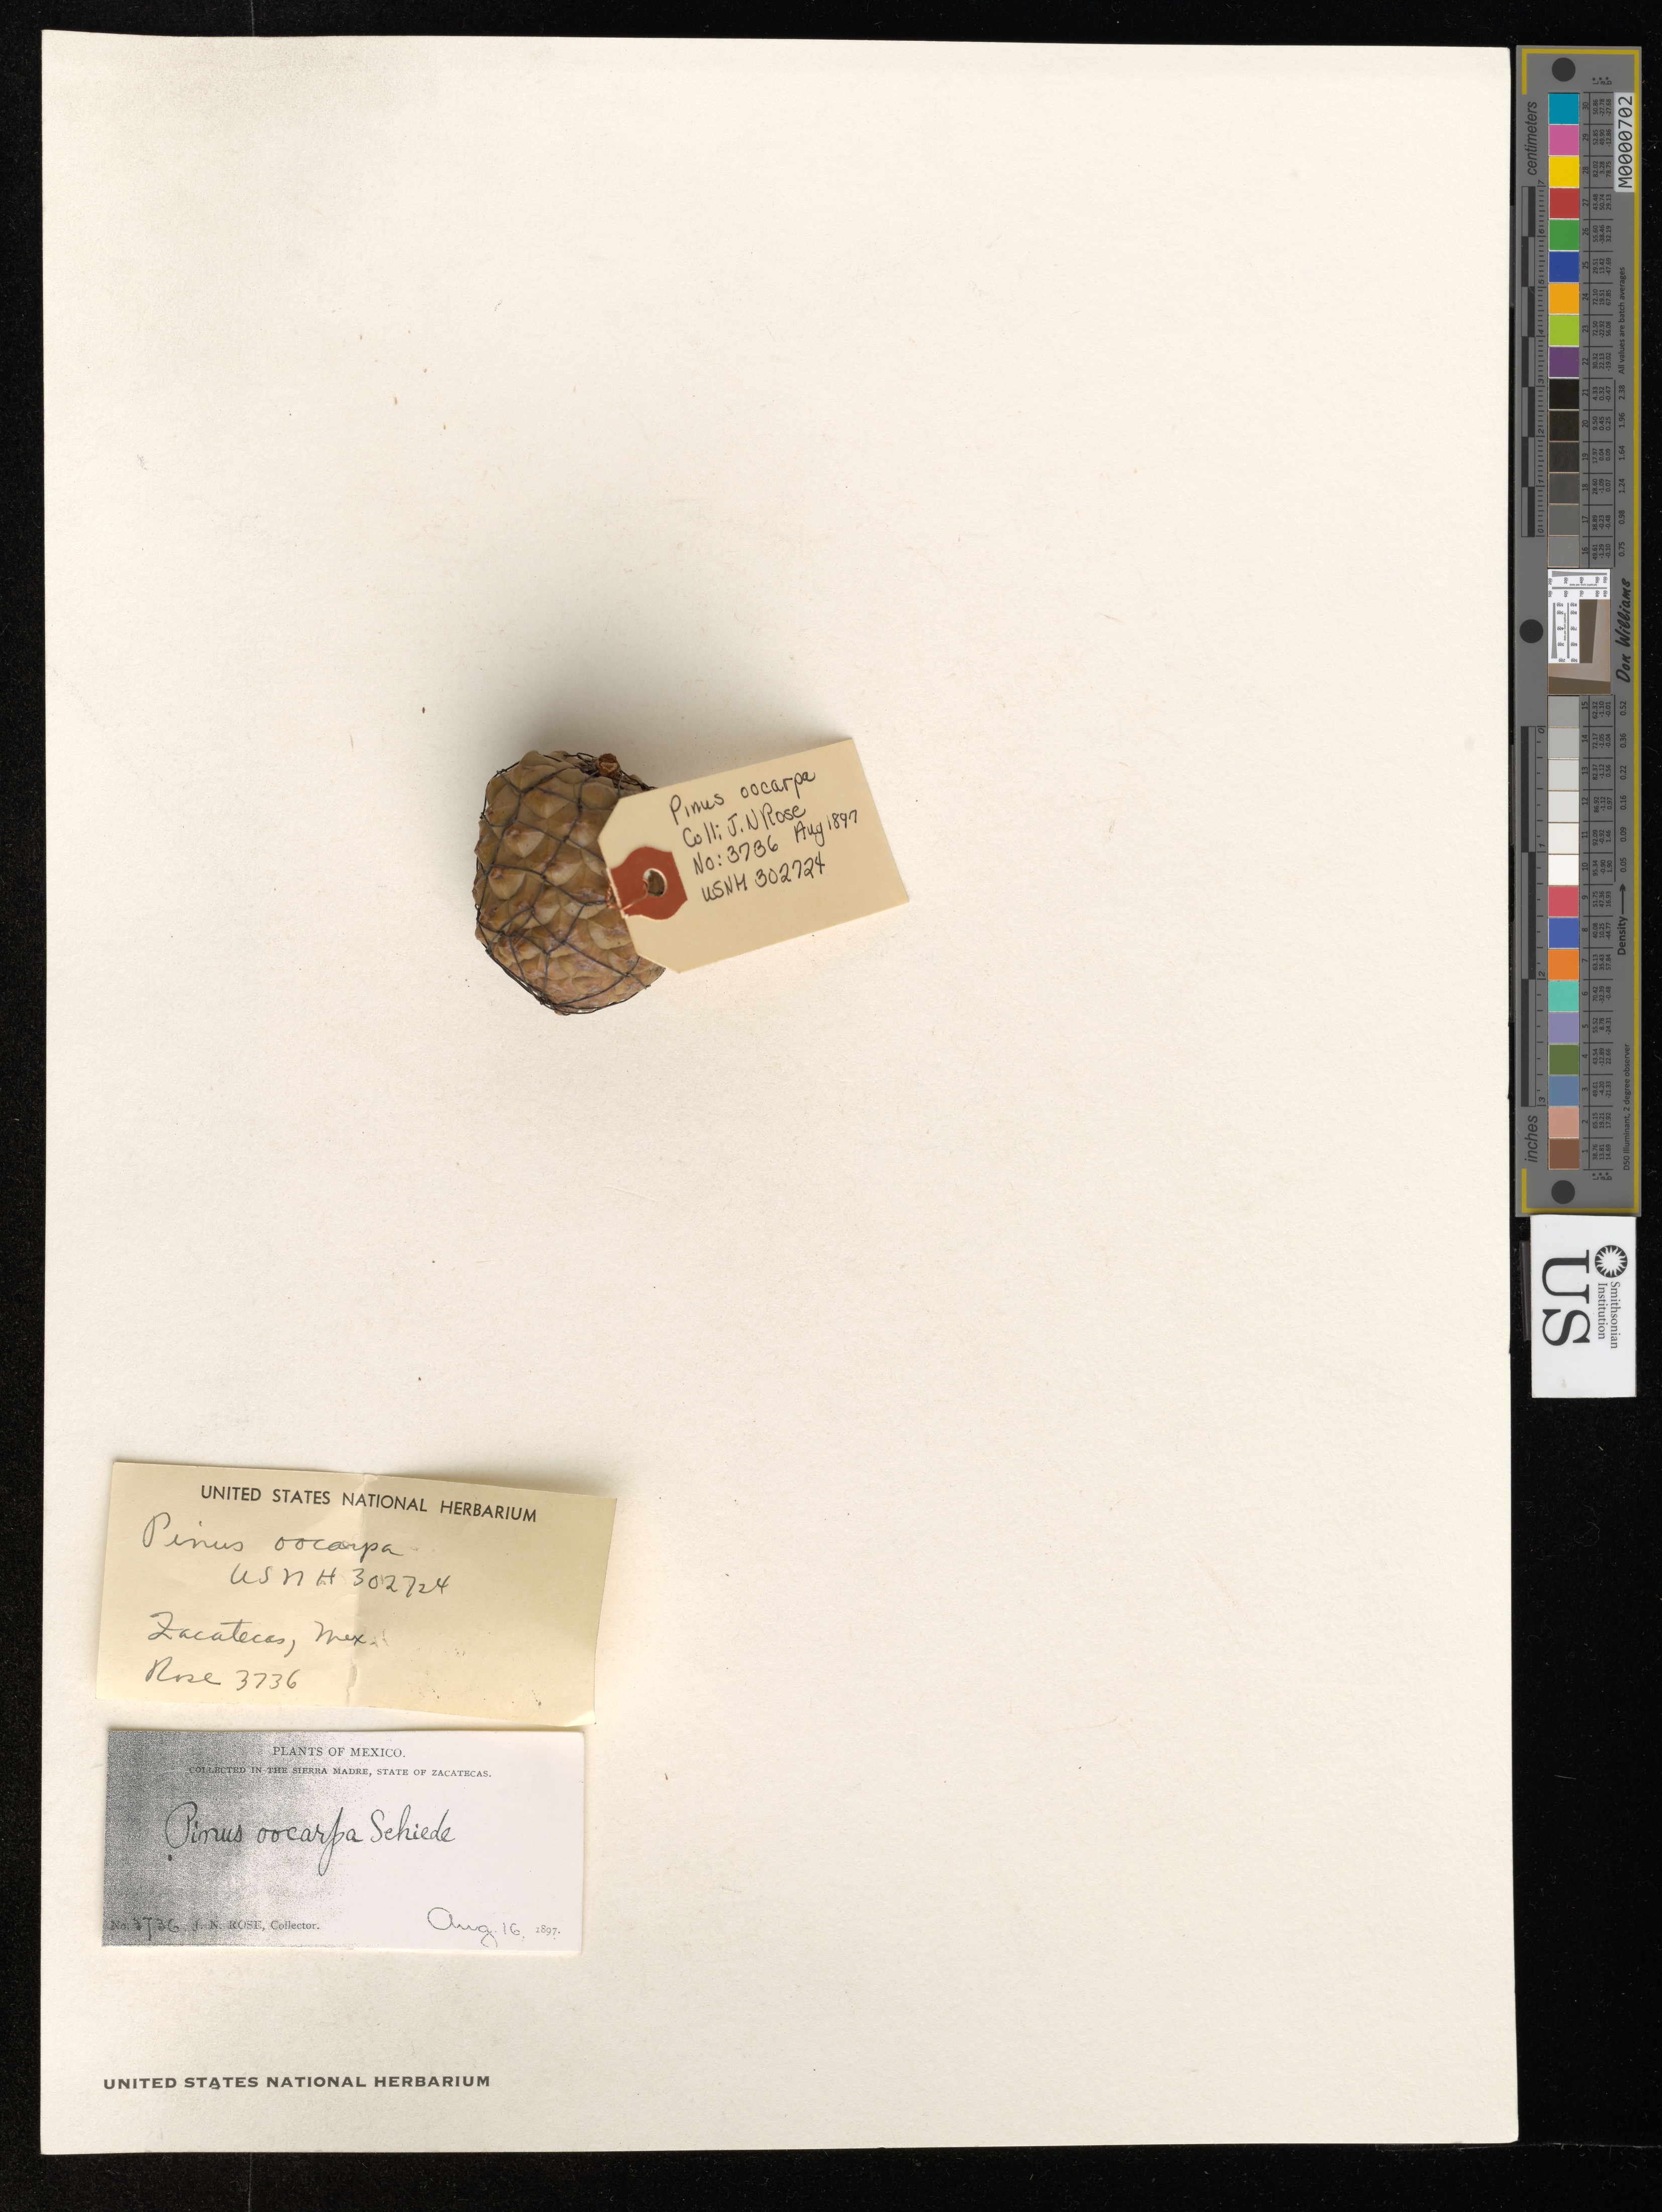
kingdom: Plantae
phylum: Tracheophyta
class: Pinopsida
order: Pinales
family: Pinaceae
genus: Pinus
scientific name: Pinus oocarpa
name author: Schiede ex Schltdl.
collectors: J. N. Rose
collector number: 3736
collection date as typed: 16 Aug 1897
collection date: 1897-08-16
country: Mexico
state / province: Zacatecas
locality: Sierra Madre, State of Zacatecas.